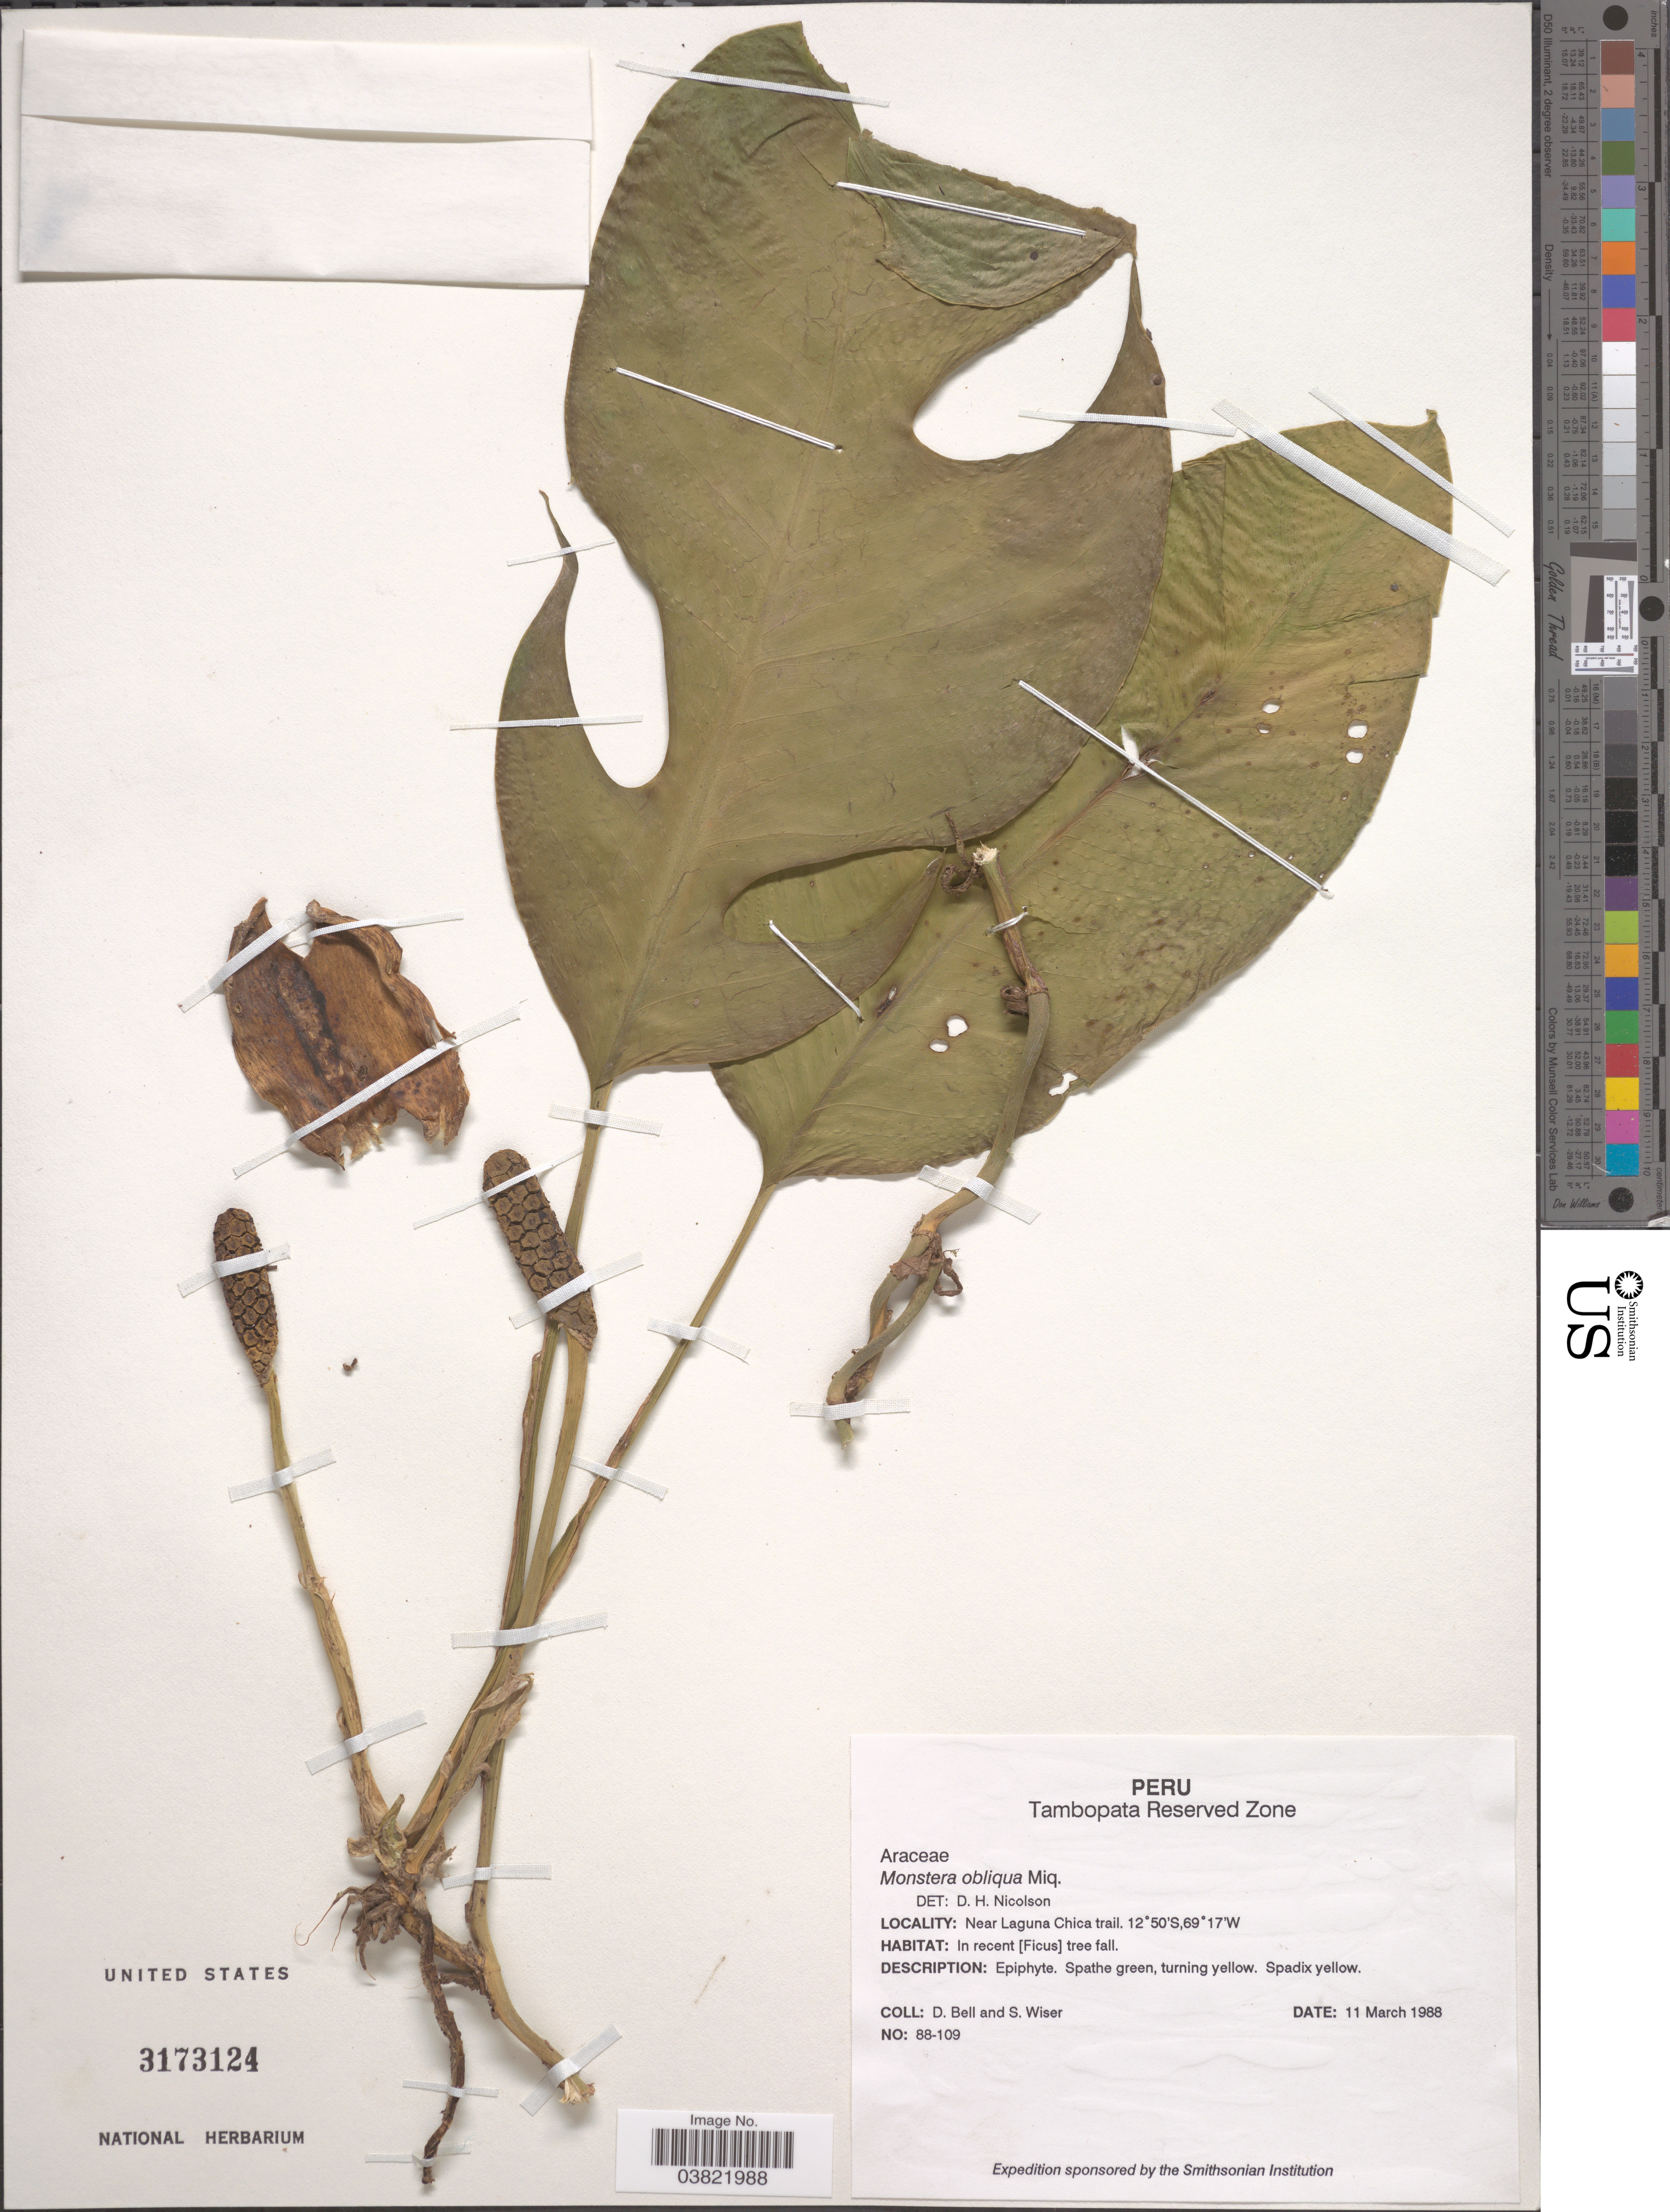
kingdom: Plantae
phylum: Tracheophyta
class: Liliopsida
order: Alismatales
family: Araceae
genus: Monstera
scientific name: Monstera obliqua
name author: Miq.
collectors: D. A. Bell & S. Wiser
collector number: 88-109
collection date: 1988-03-11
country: Peru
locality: Tambopata Reserved Zone. Near Laguna Chica trail.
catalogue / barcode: US 3173124